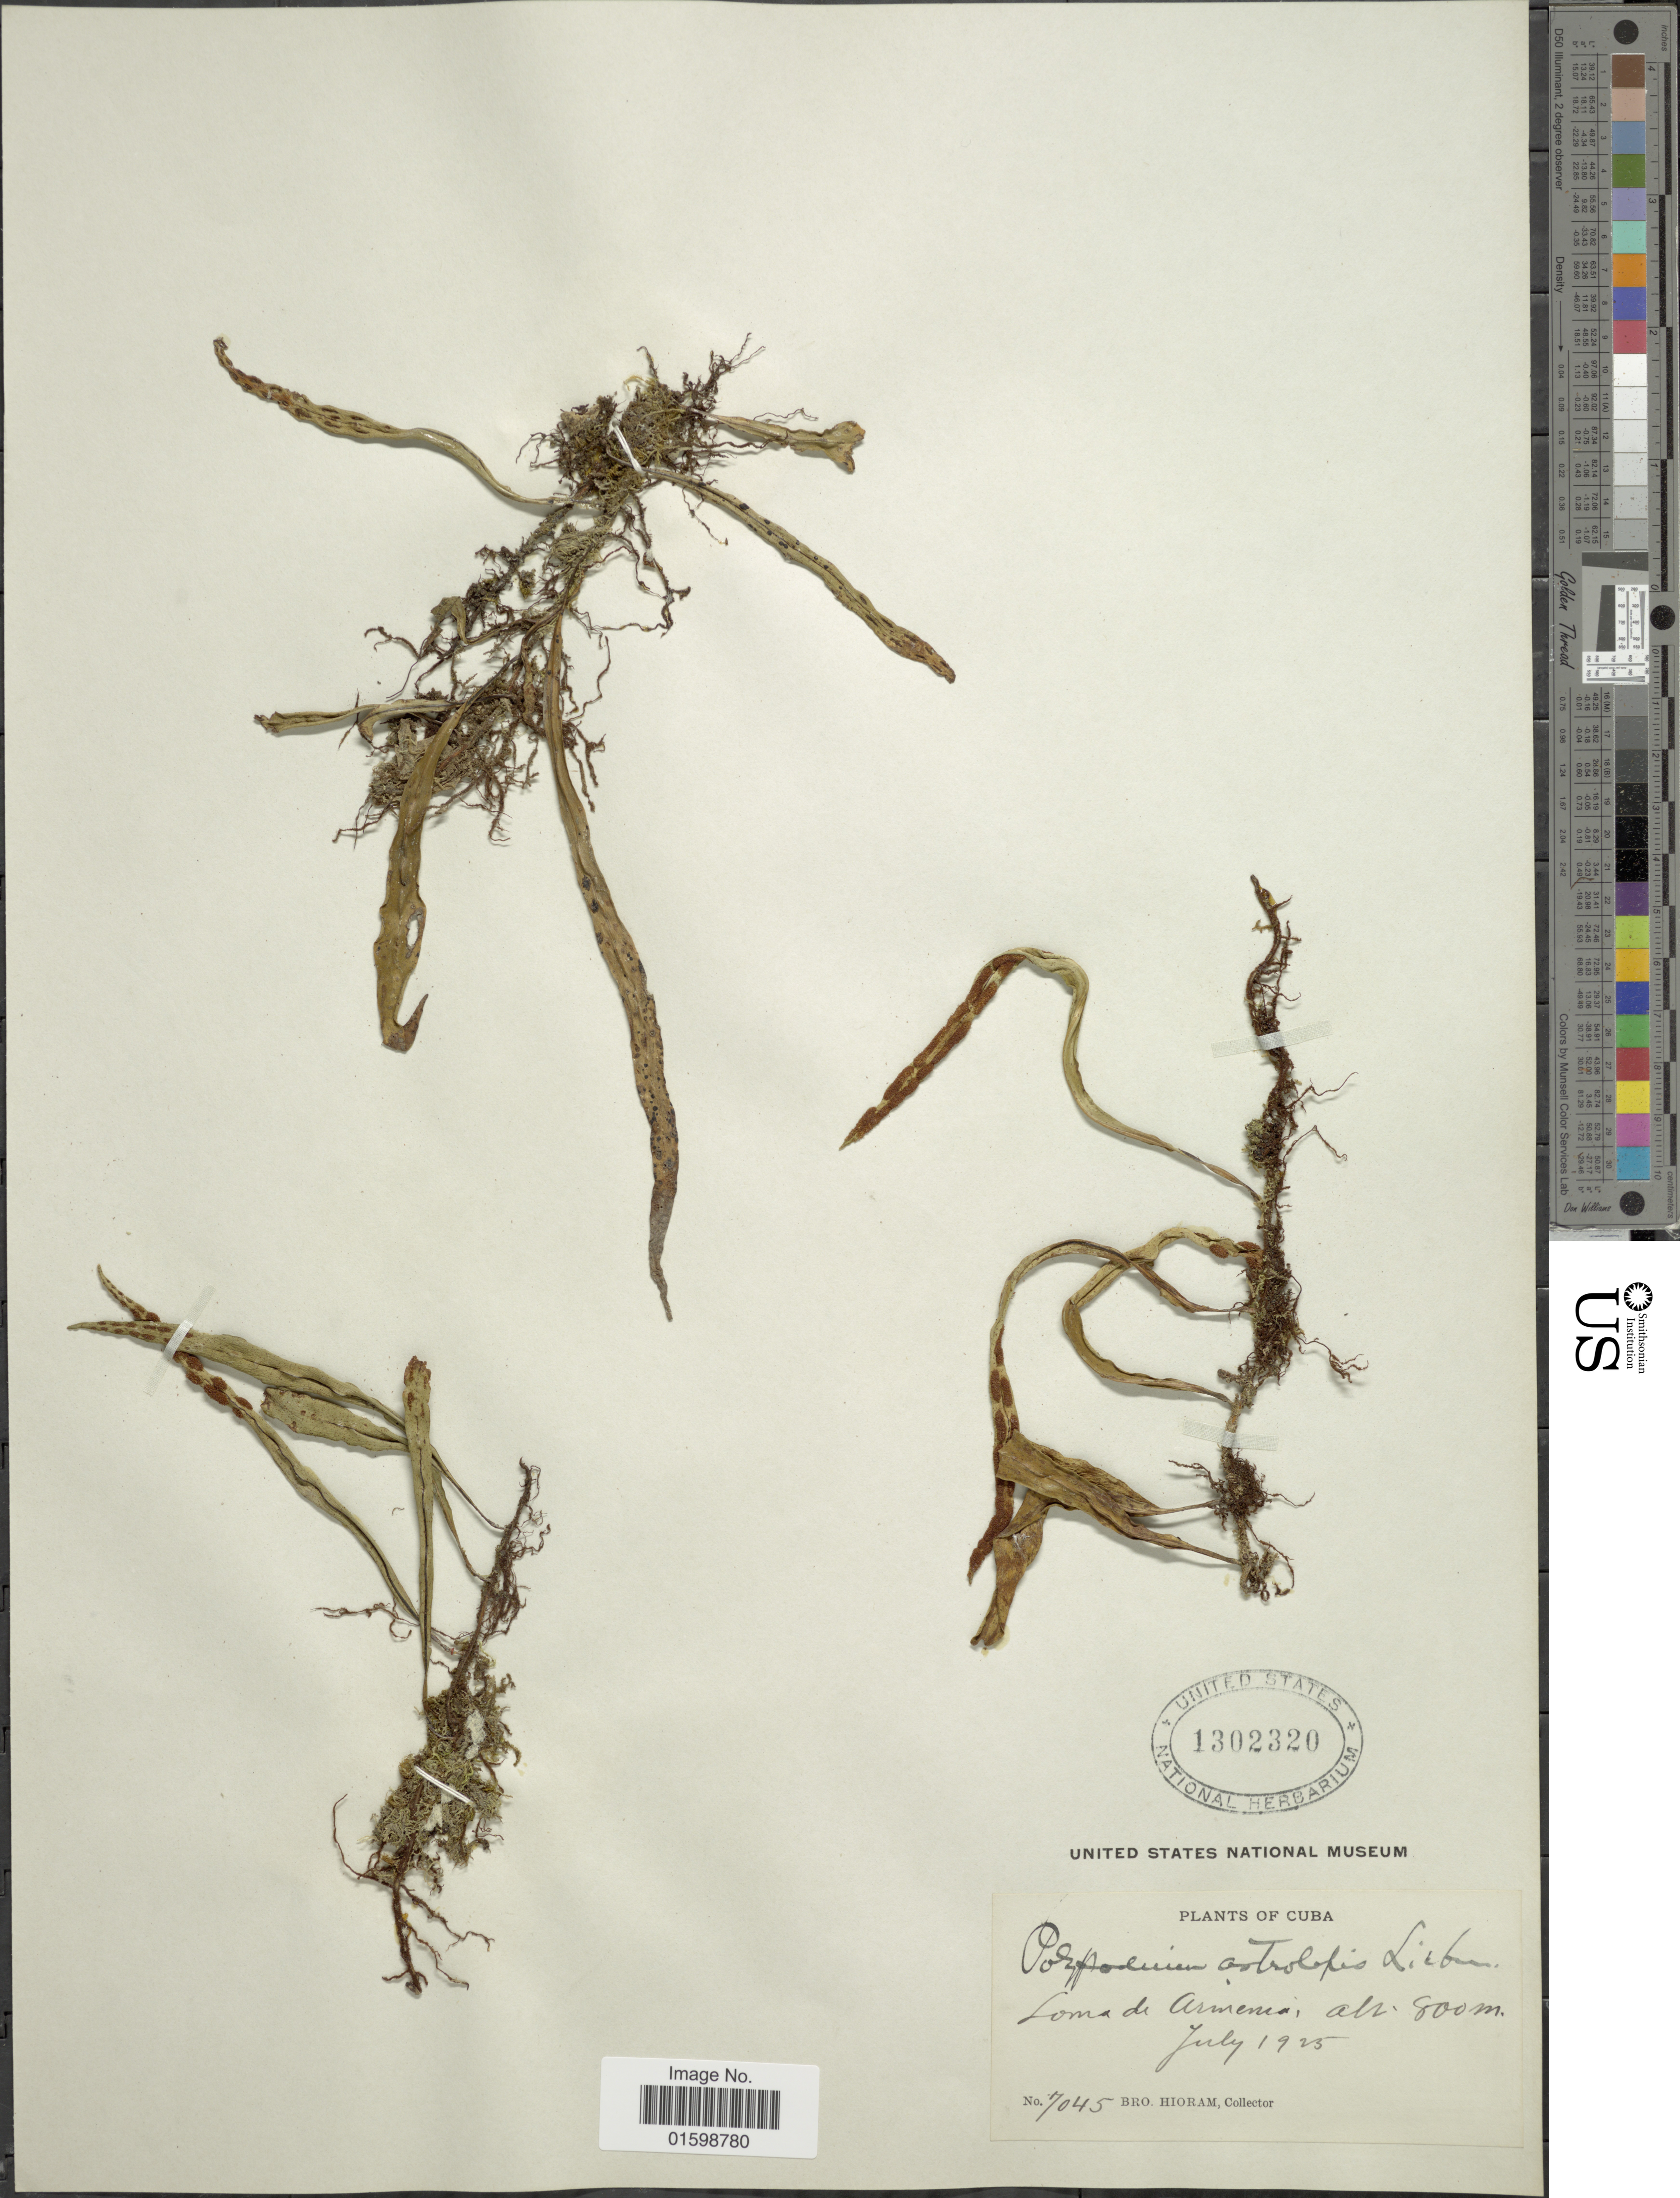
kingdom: Plantae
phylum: Tracheophyta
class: Polypodiopsida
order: Polypodiales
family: Polypodiaceae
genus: Pleopeltis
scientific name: Pleopeltis astrolepis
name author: (Liebm.) E. Fourn.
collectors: Bro. Hioram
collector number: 7045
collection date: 1925-07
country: Cuba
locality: Loma de Armenia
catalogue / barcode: US 1302320